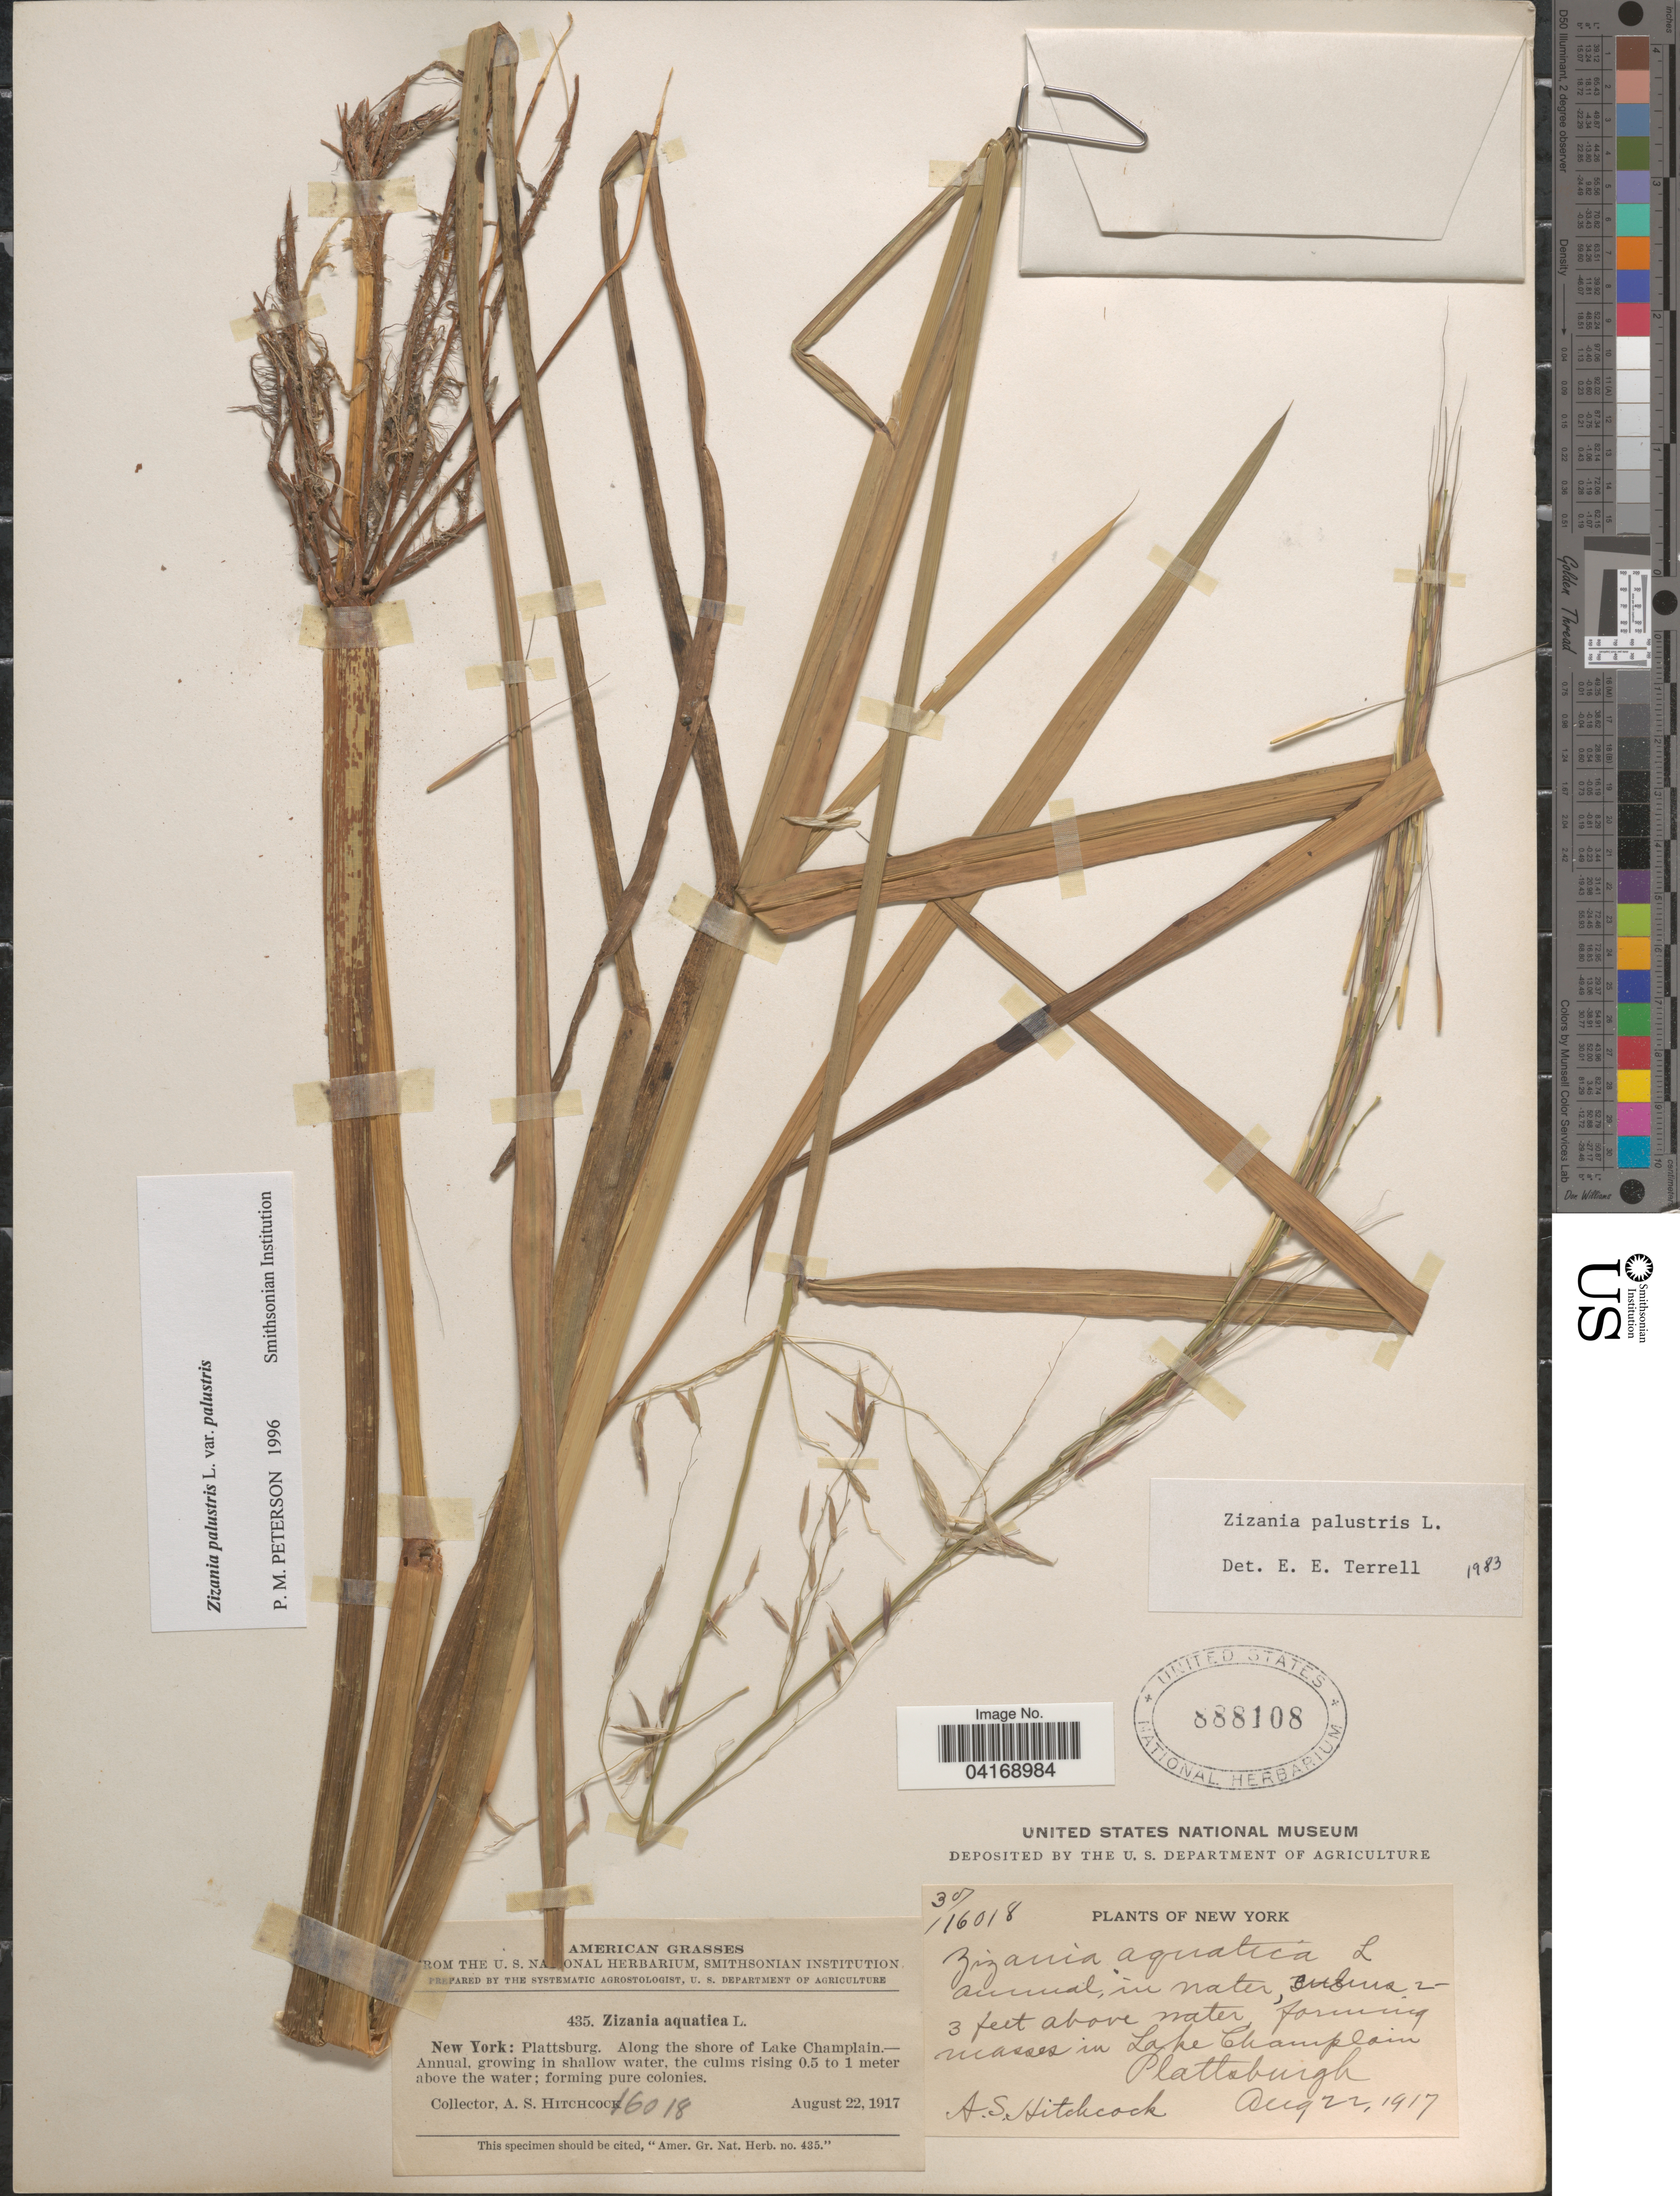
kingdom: Plantae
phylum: Tracheophyta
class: Liliopsida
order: Poales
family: Poaceae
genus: Zizania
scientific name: Zizania palustris var. palustris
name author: L.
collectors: A. S. Hitchcock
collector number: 16018/435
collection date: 1917-08-22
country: United States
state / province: New York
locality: Plattsburg. Along the shore of Lake Champlain.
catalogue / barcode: US 888108